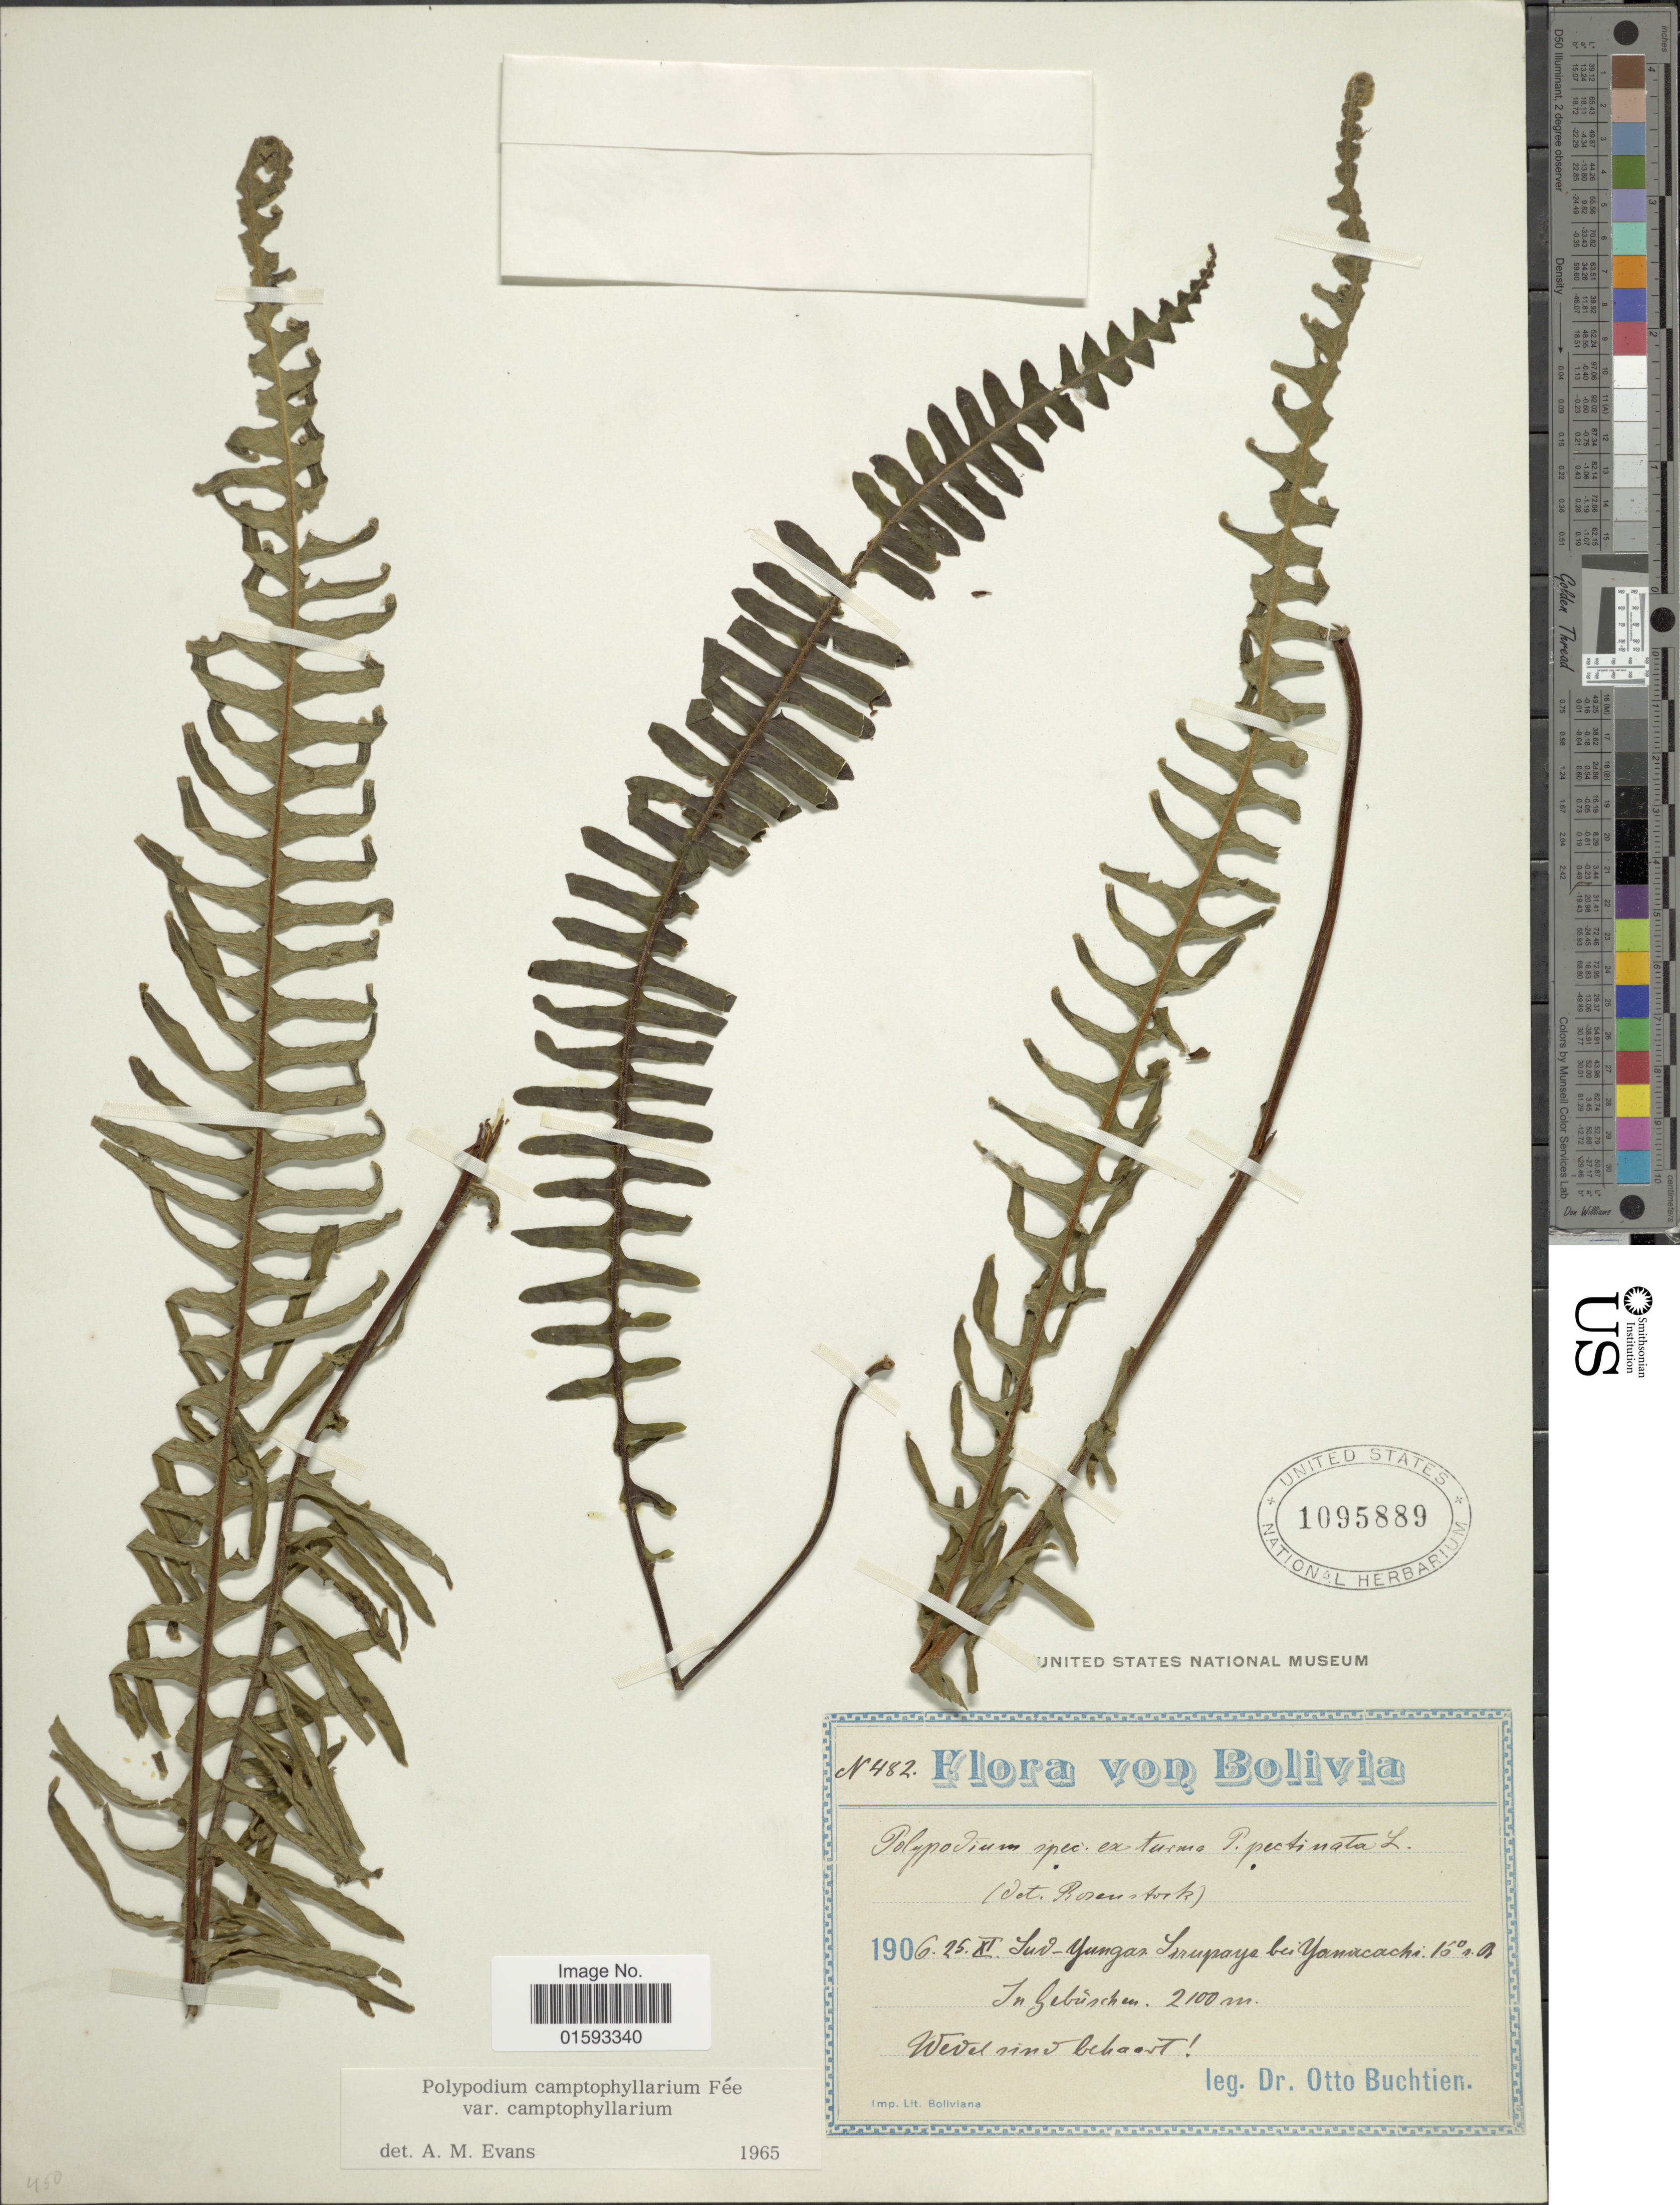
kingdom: Plantae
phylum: Tracheophyta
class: Polypodiopsida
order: Polypodiales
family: Polypodiaceae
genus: Pecluma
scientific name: Pecluma camptophyllaria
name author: (Fée) M.G. Price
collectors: O. Buchtien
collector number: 482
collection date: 1906-11-25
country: Bolivia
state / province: La Paz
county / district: Sud Yungas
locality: Sirupaya bei Yanacachi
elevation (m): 2100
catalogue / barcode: US 1095889